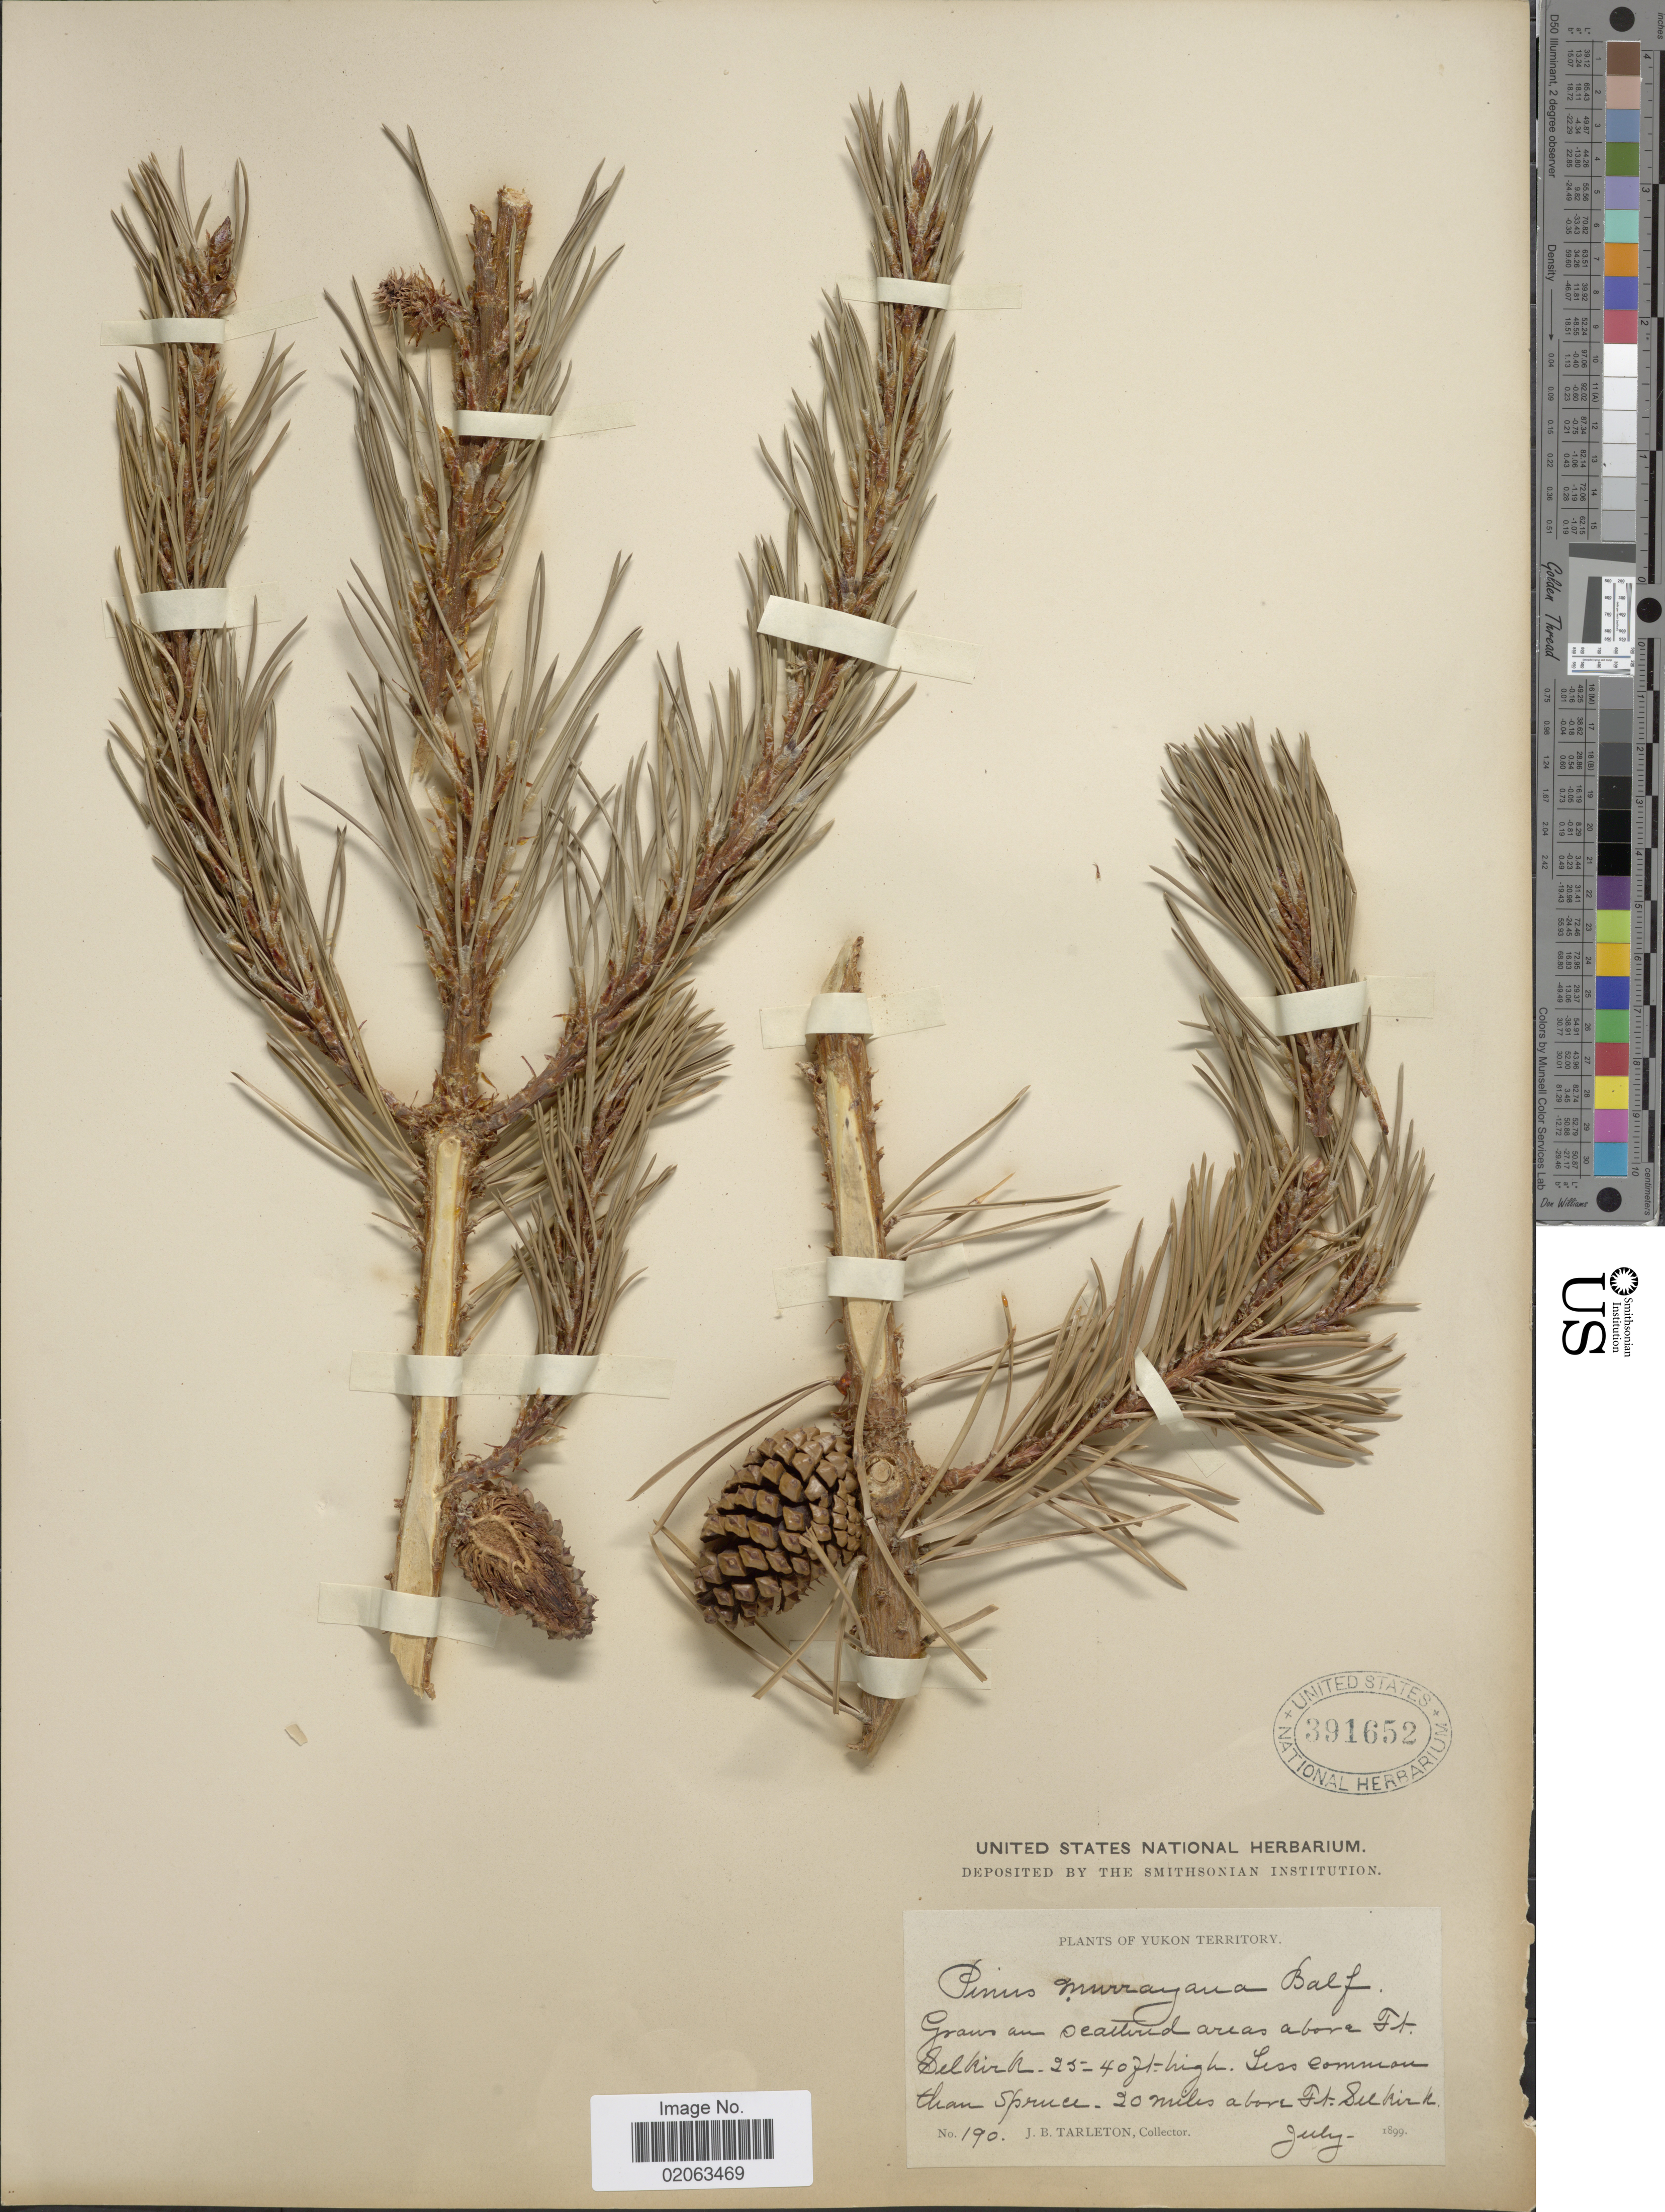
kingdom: Plantae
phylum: Tracheophyta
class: Pinopsida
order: Pinales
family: Pinaceae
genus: Pinus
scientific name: Pinus contorta var. contorta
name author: Douglas ex Loudon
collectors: J. Tarleton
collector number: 190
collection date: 1899-07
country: Canada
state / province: Yukon Territory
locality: Yukon Territory. Grows on scattered areas above Ft. Selkirk. 20 miles above Ft. Selkirk.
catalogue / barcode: US 391652